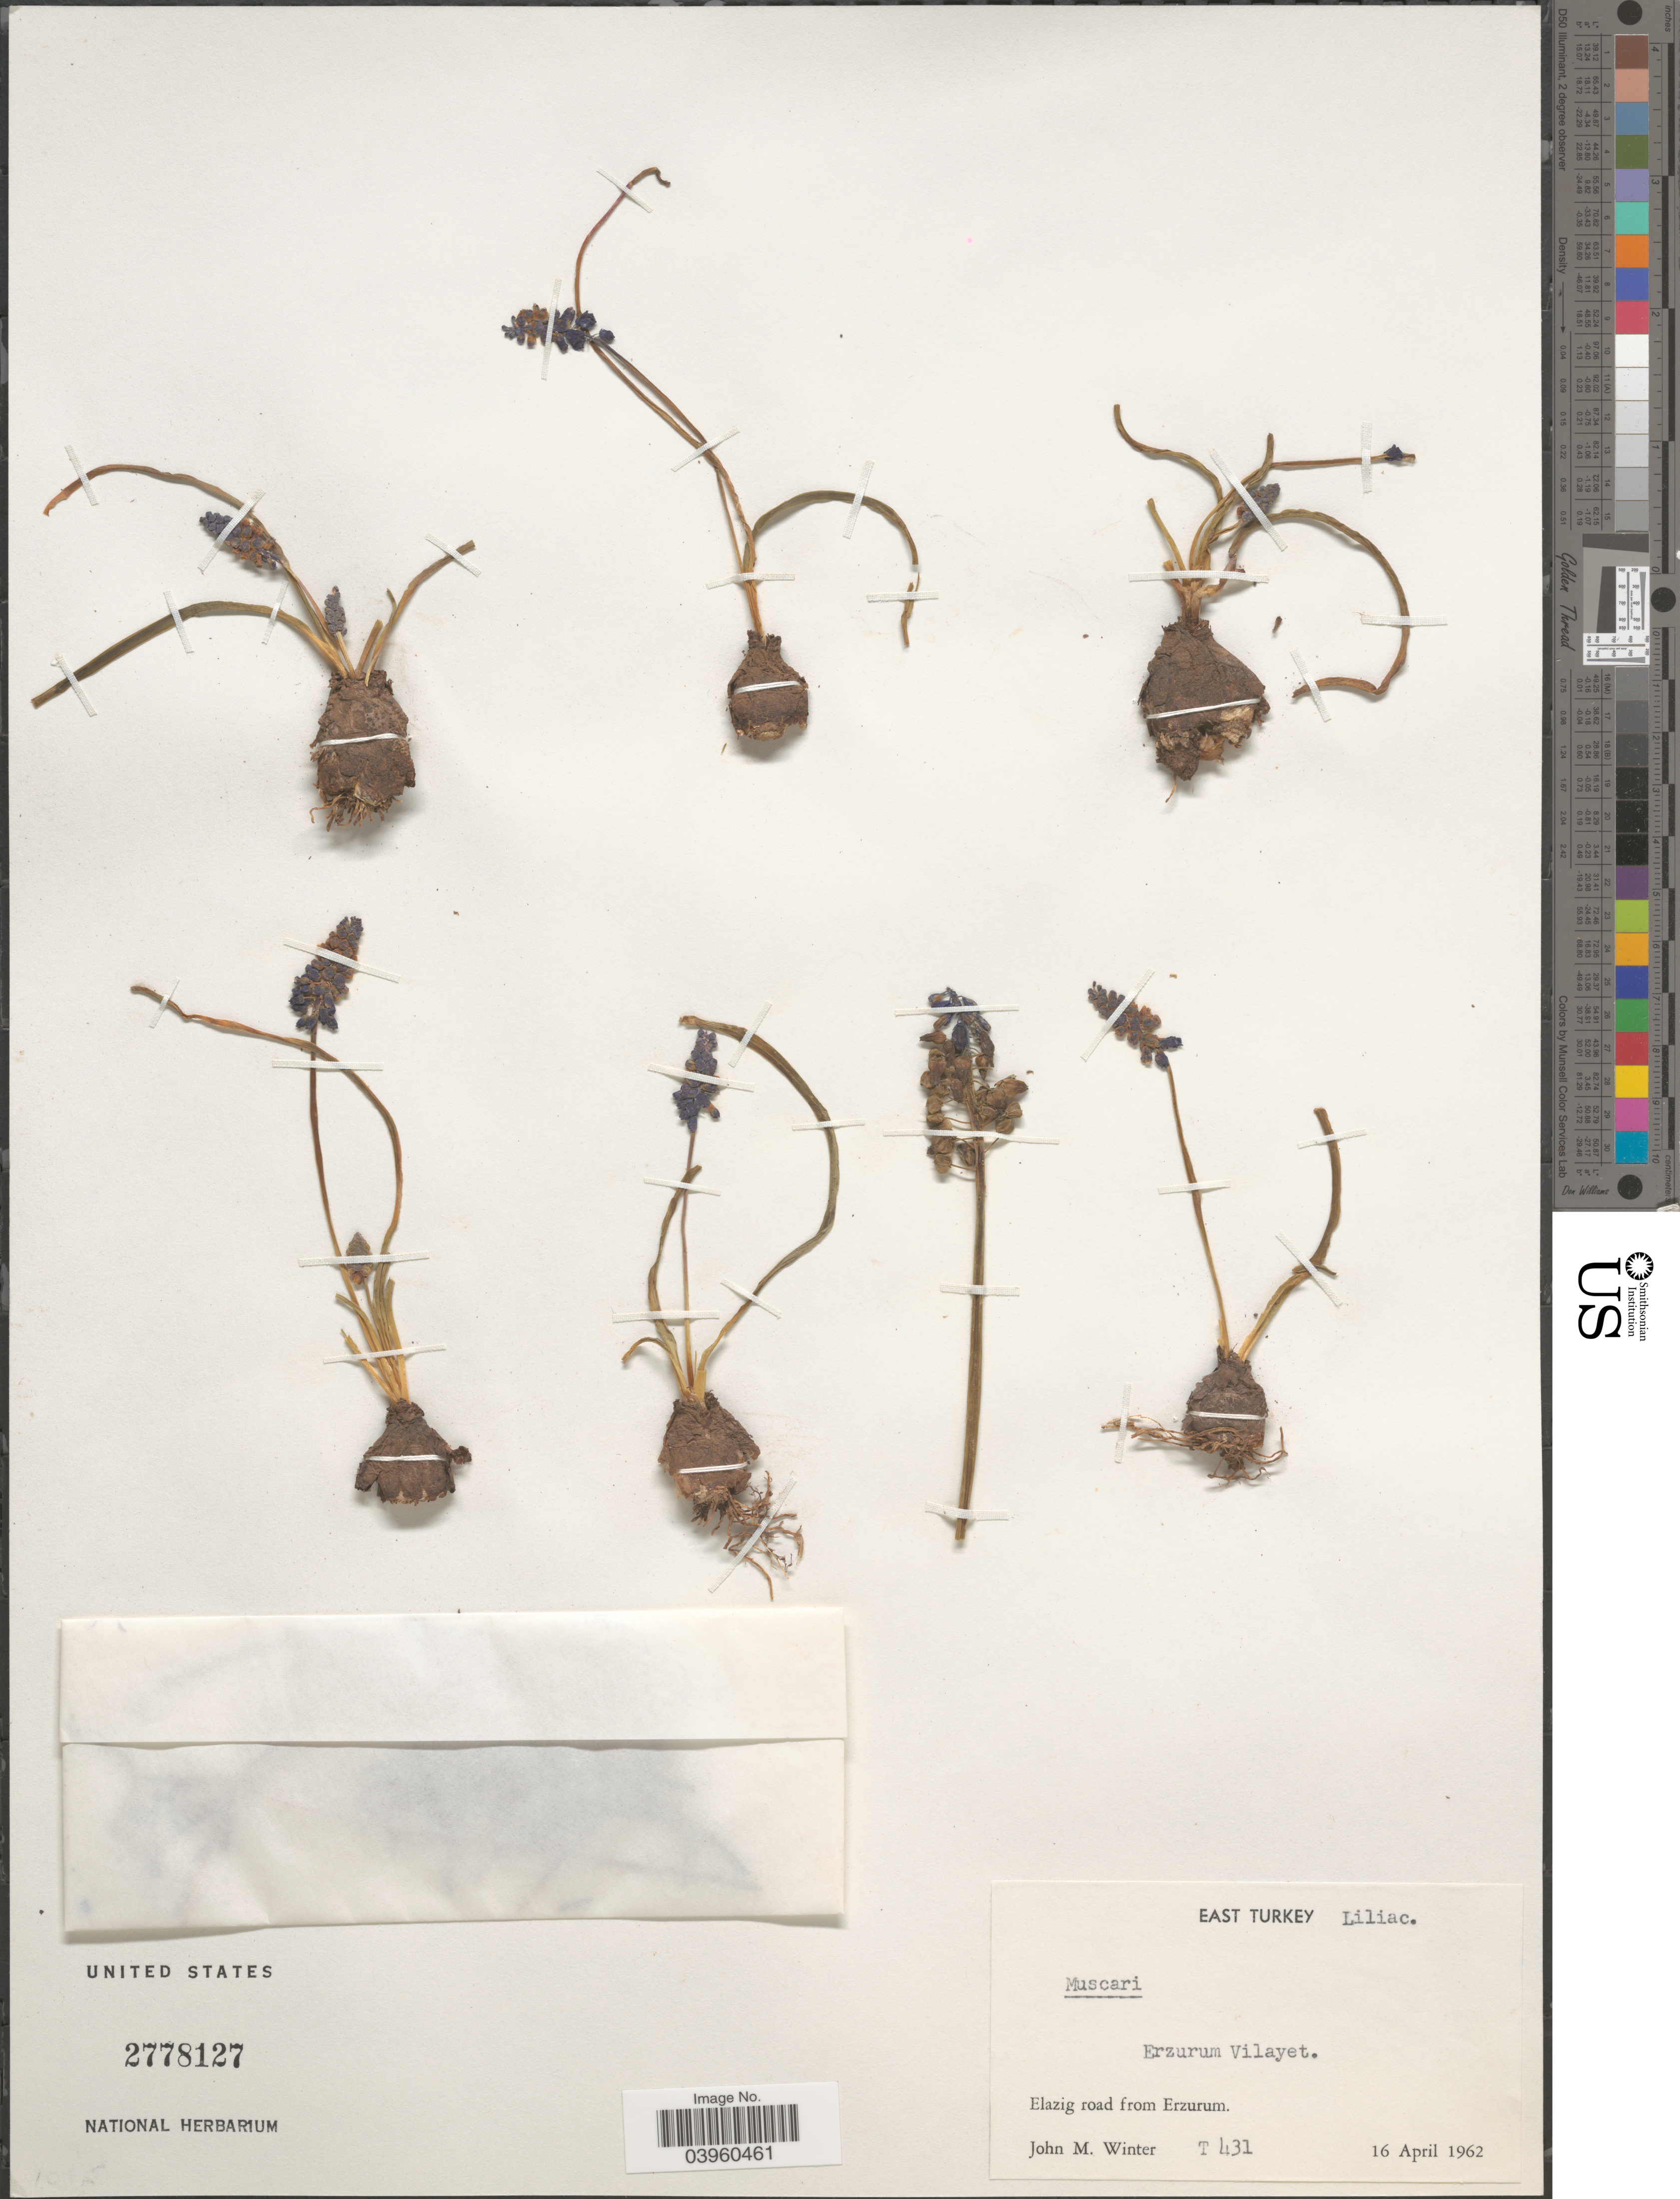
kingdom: Plantae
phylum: Tracheophyta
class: Liliopsida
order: Asparagales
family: Asparagaceae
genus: Muscari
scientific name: Muscari sp.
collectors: J. M. Winter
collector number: T 431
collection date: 1962-04-16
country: Turkey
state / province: Erzurum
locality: East Turkey. Erzurum Vilayet. Elazig road from Erzurum.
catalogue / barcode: US 2778127